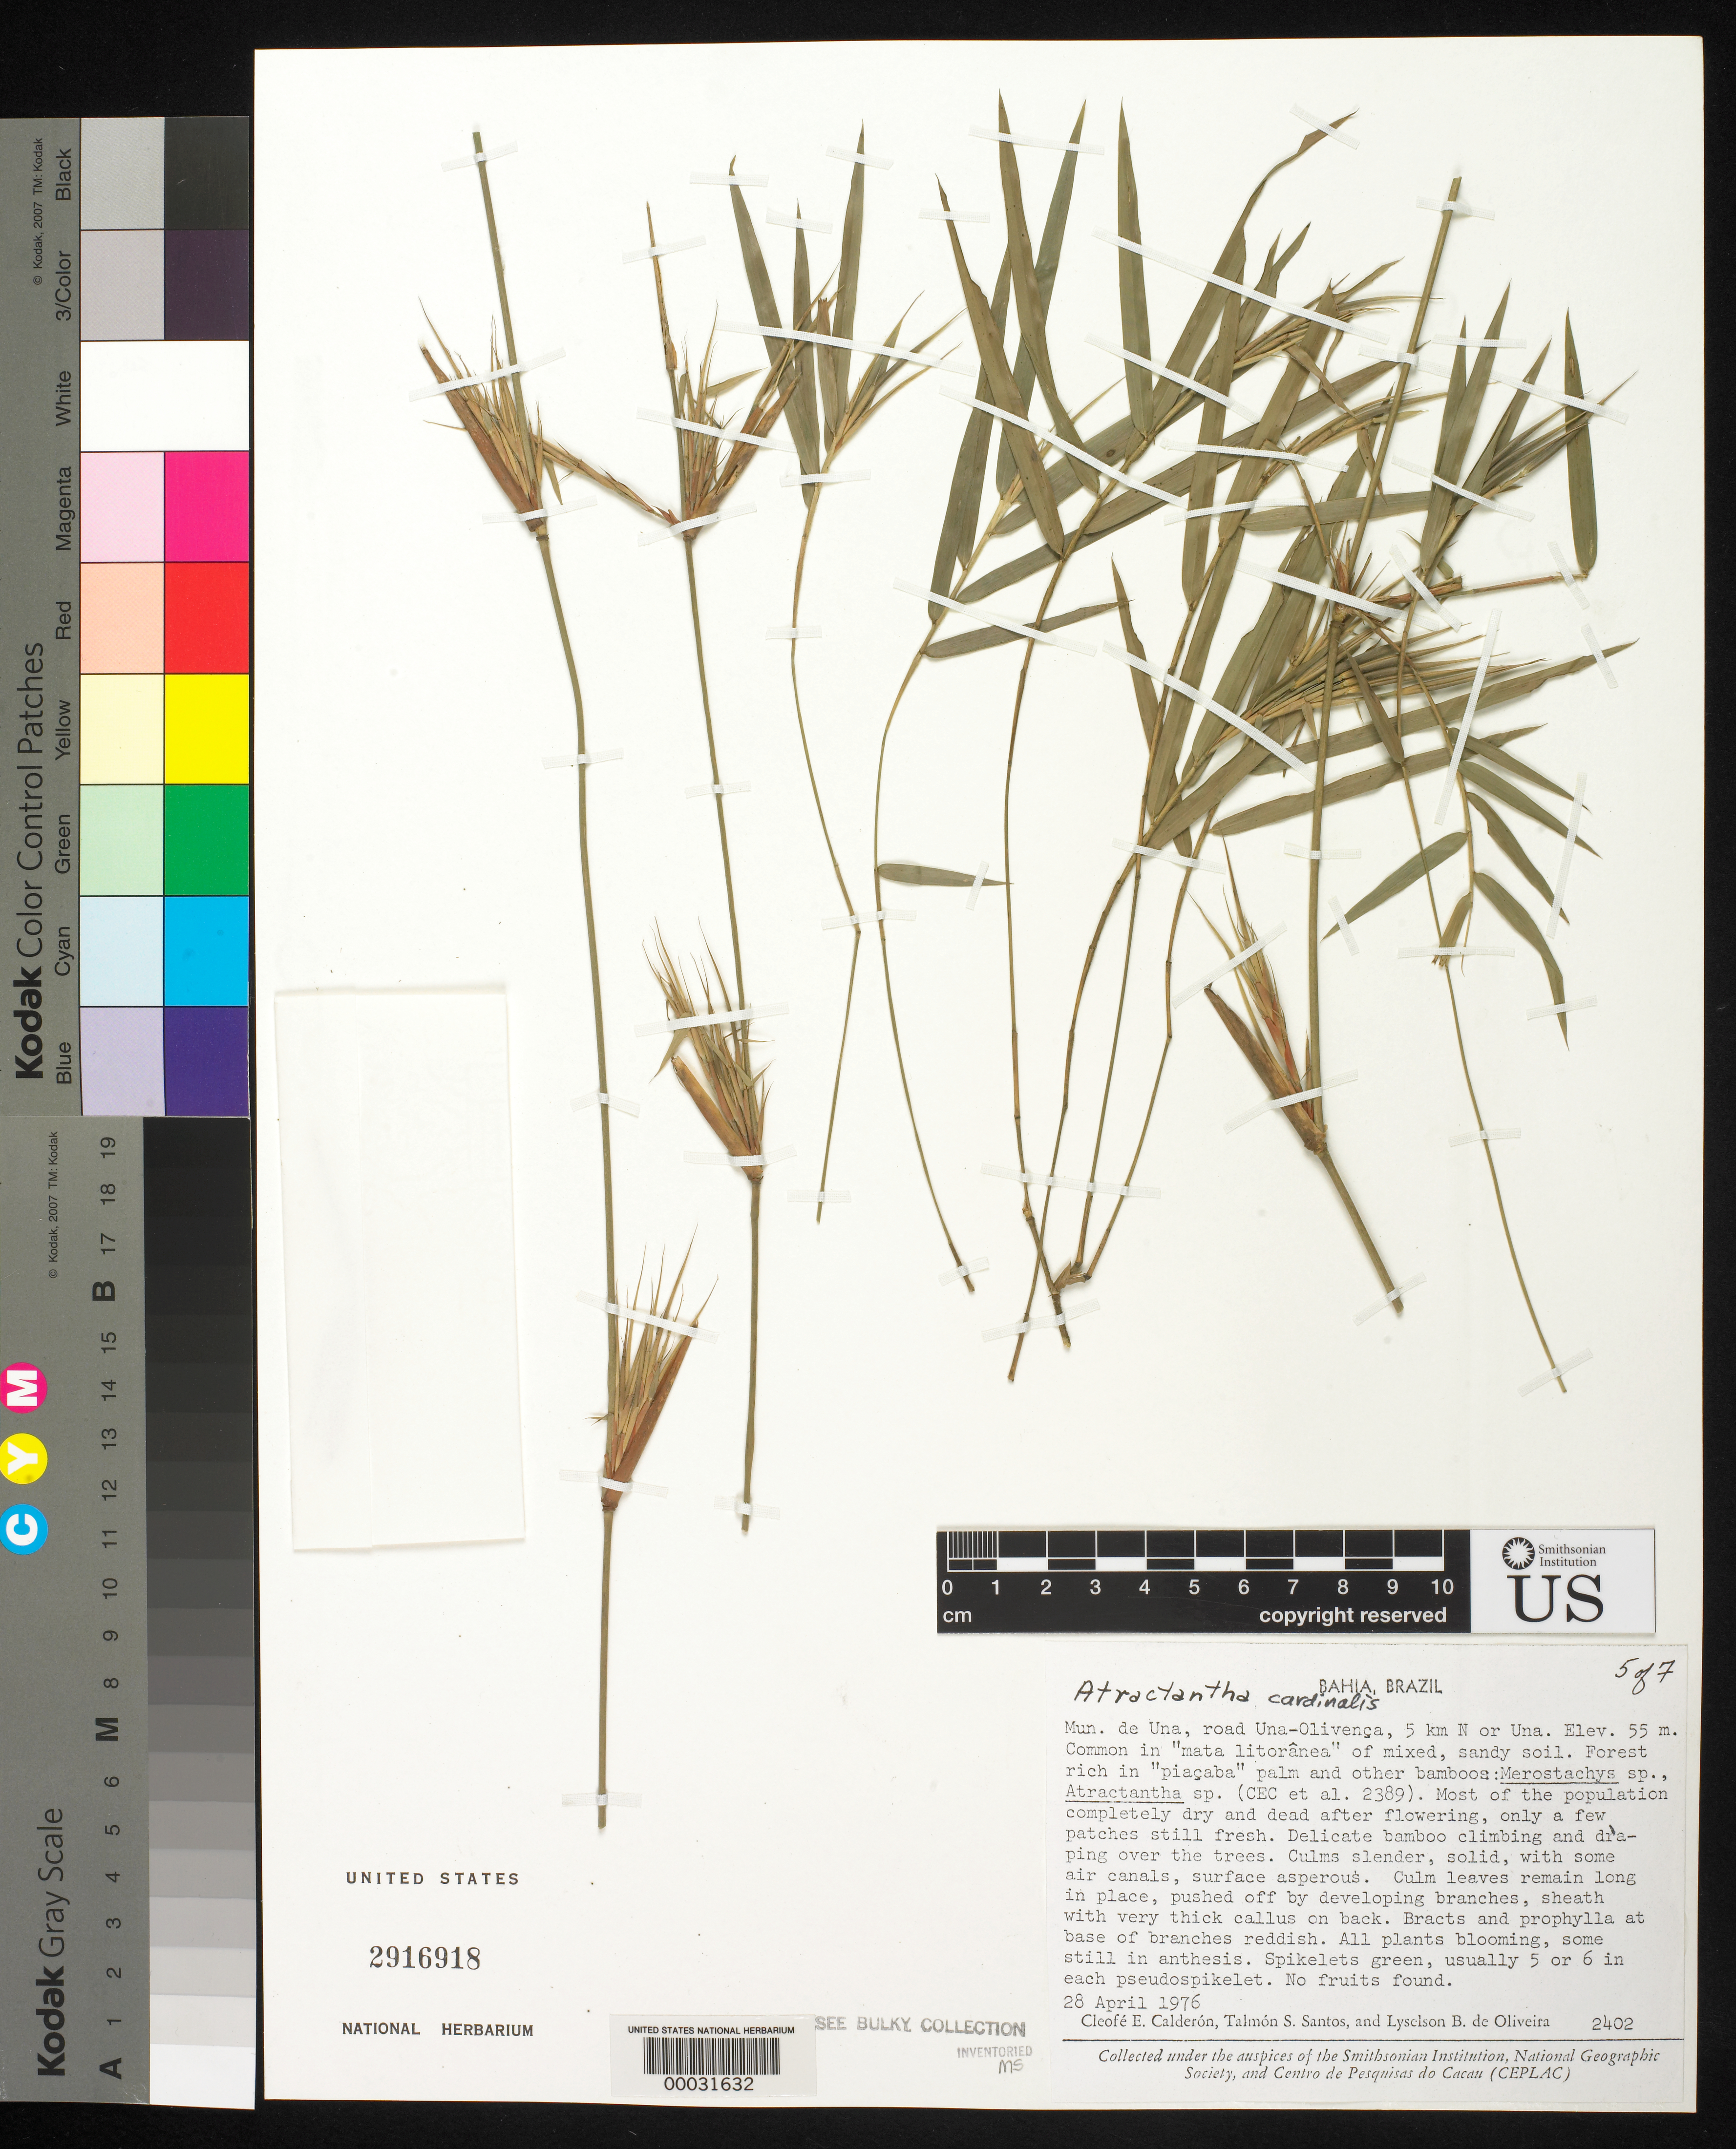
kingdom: Plantae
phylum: Tracheophyta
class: Liliopsida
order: Poales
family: Poaceae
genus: Atractantha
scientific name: Atractantha cardinalis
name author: Judz.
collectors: C. E. Calderón, T. S. Santos & L. de Oliveira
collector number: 2402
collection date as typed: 28 Apr 1976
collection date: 1976-04-28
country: Brazil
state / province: Bahia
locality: Una, olivenca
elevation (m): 55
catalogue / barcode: US 2916918